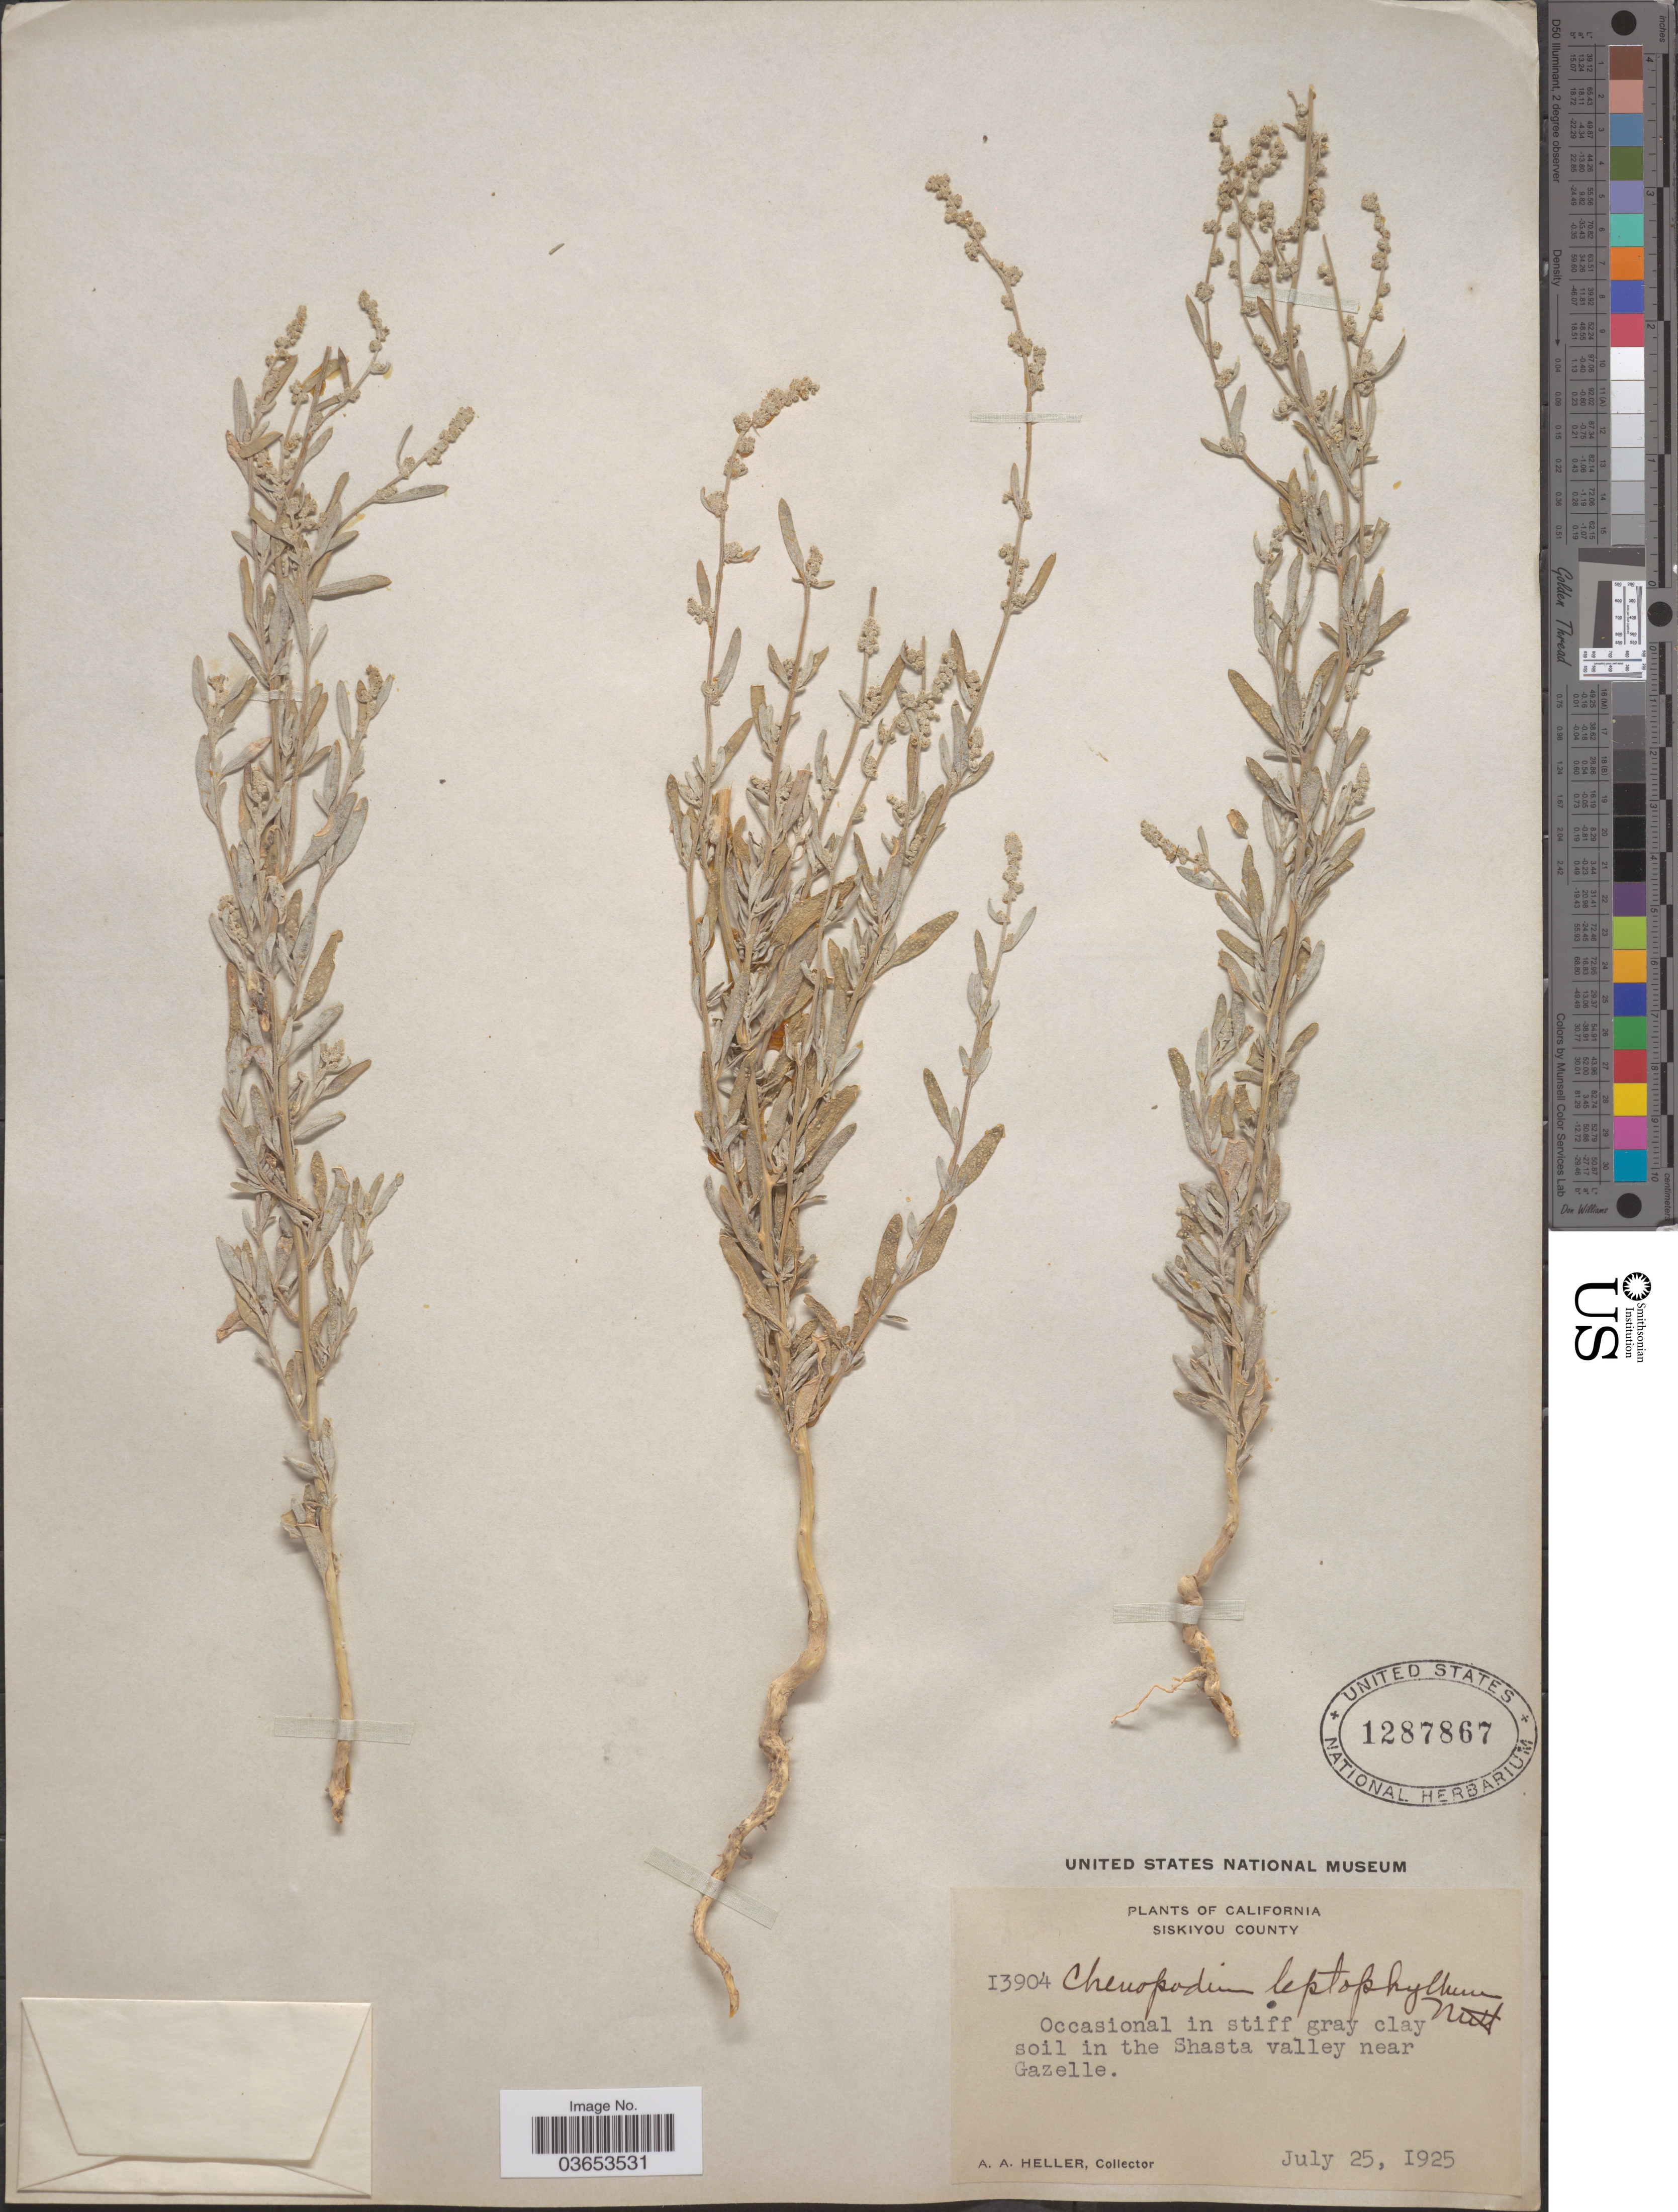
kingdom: Plantae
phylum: Tracheophyta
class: Magnoliopsida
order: Caryophyllales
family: Amaranthaceae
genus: Chenopodium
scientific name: Chenopodium leptophyllum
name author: (Moq.) Nutt. ex S. Watson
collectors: A. A. Heller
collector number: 13904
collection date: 1925-07-25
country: United States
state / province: California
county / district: Siskiyou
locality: Siskiyou County. In the Shasta valley near Gazelle.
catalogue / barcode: US 1287867